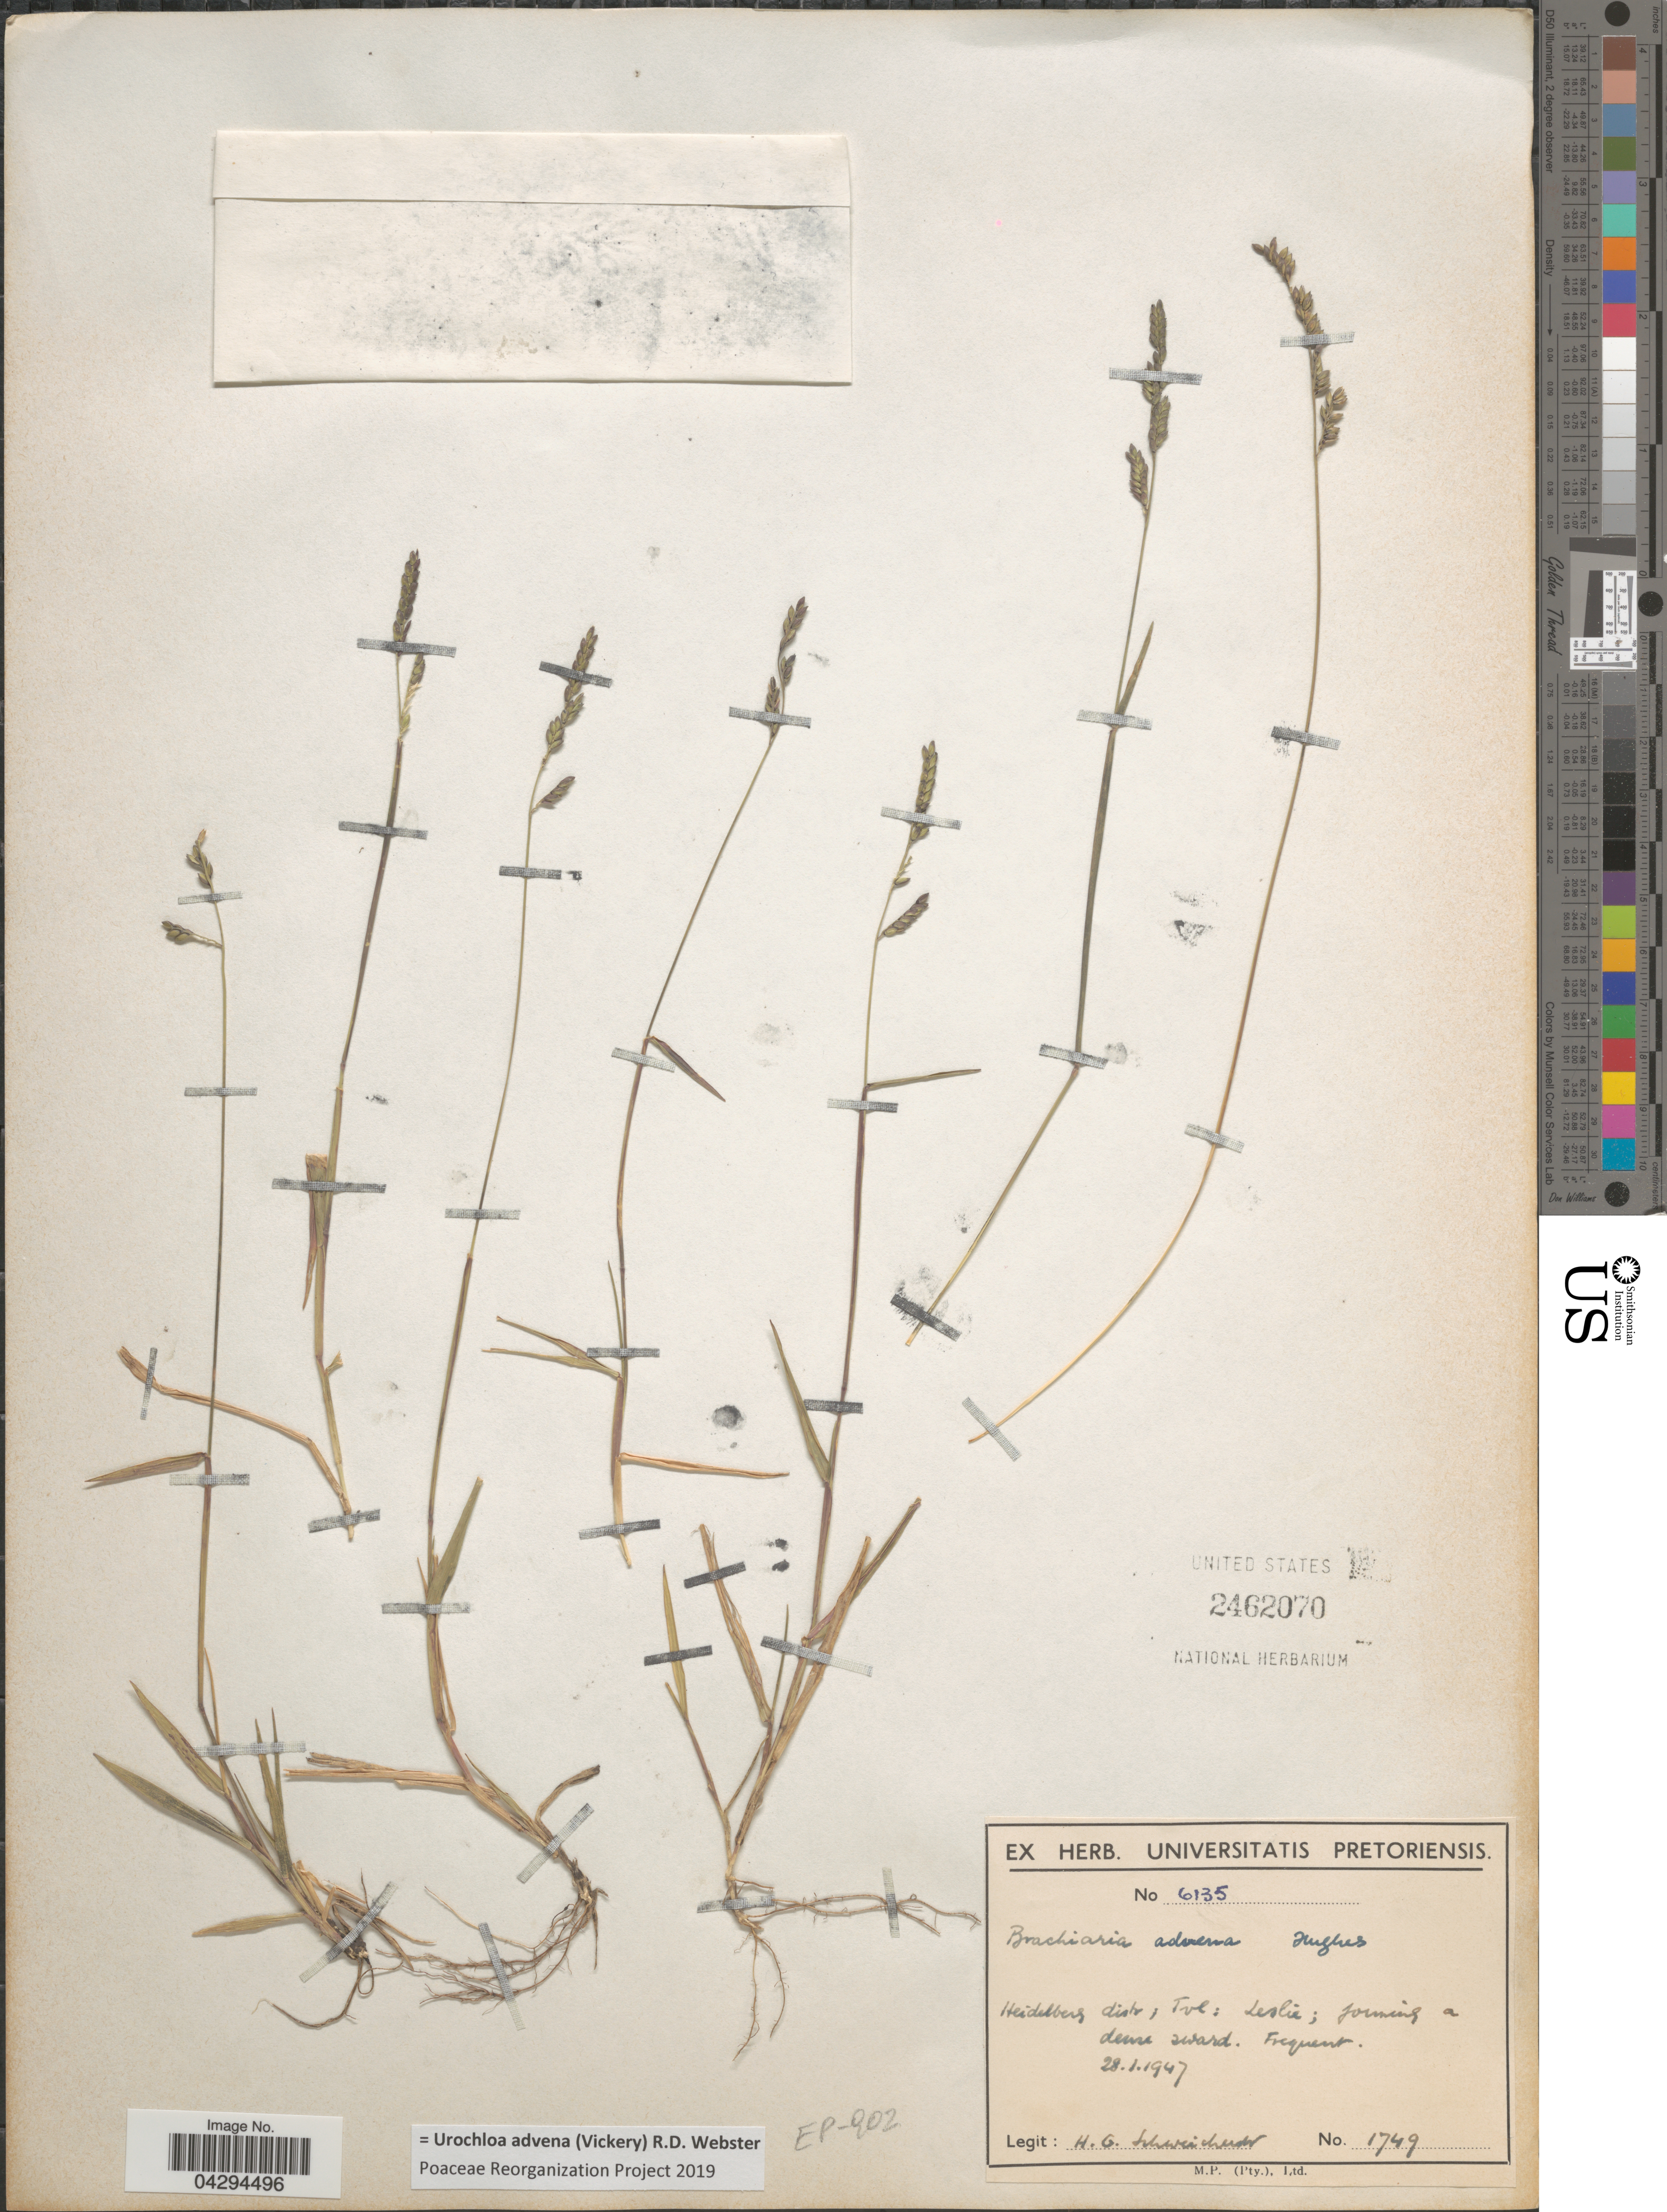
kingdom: Plantae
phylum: Tracheophyta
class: Liliopsida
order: Poales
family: Poaceae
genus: Urochloa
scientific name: Urochloa advena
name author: (Vickery) R.D. Webster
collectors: H. Schweickerdt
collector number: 1749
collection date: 1947-01-28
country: South Africa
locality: Heidelberg distr; Tvl: Leslie.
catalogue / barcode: US 2462070